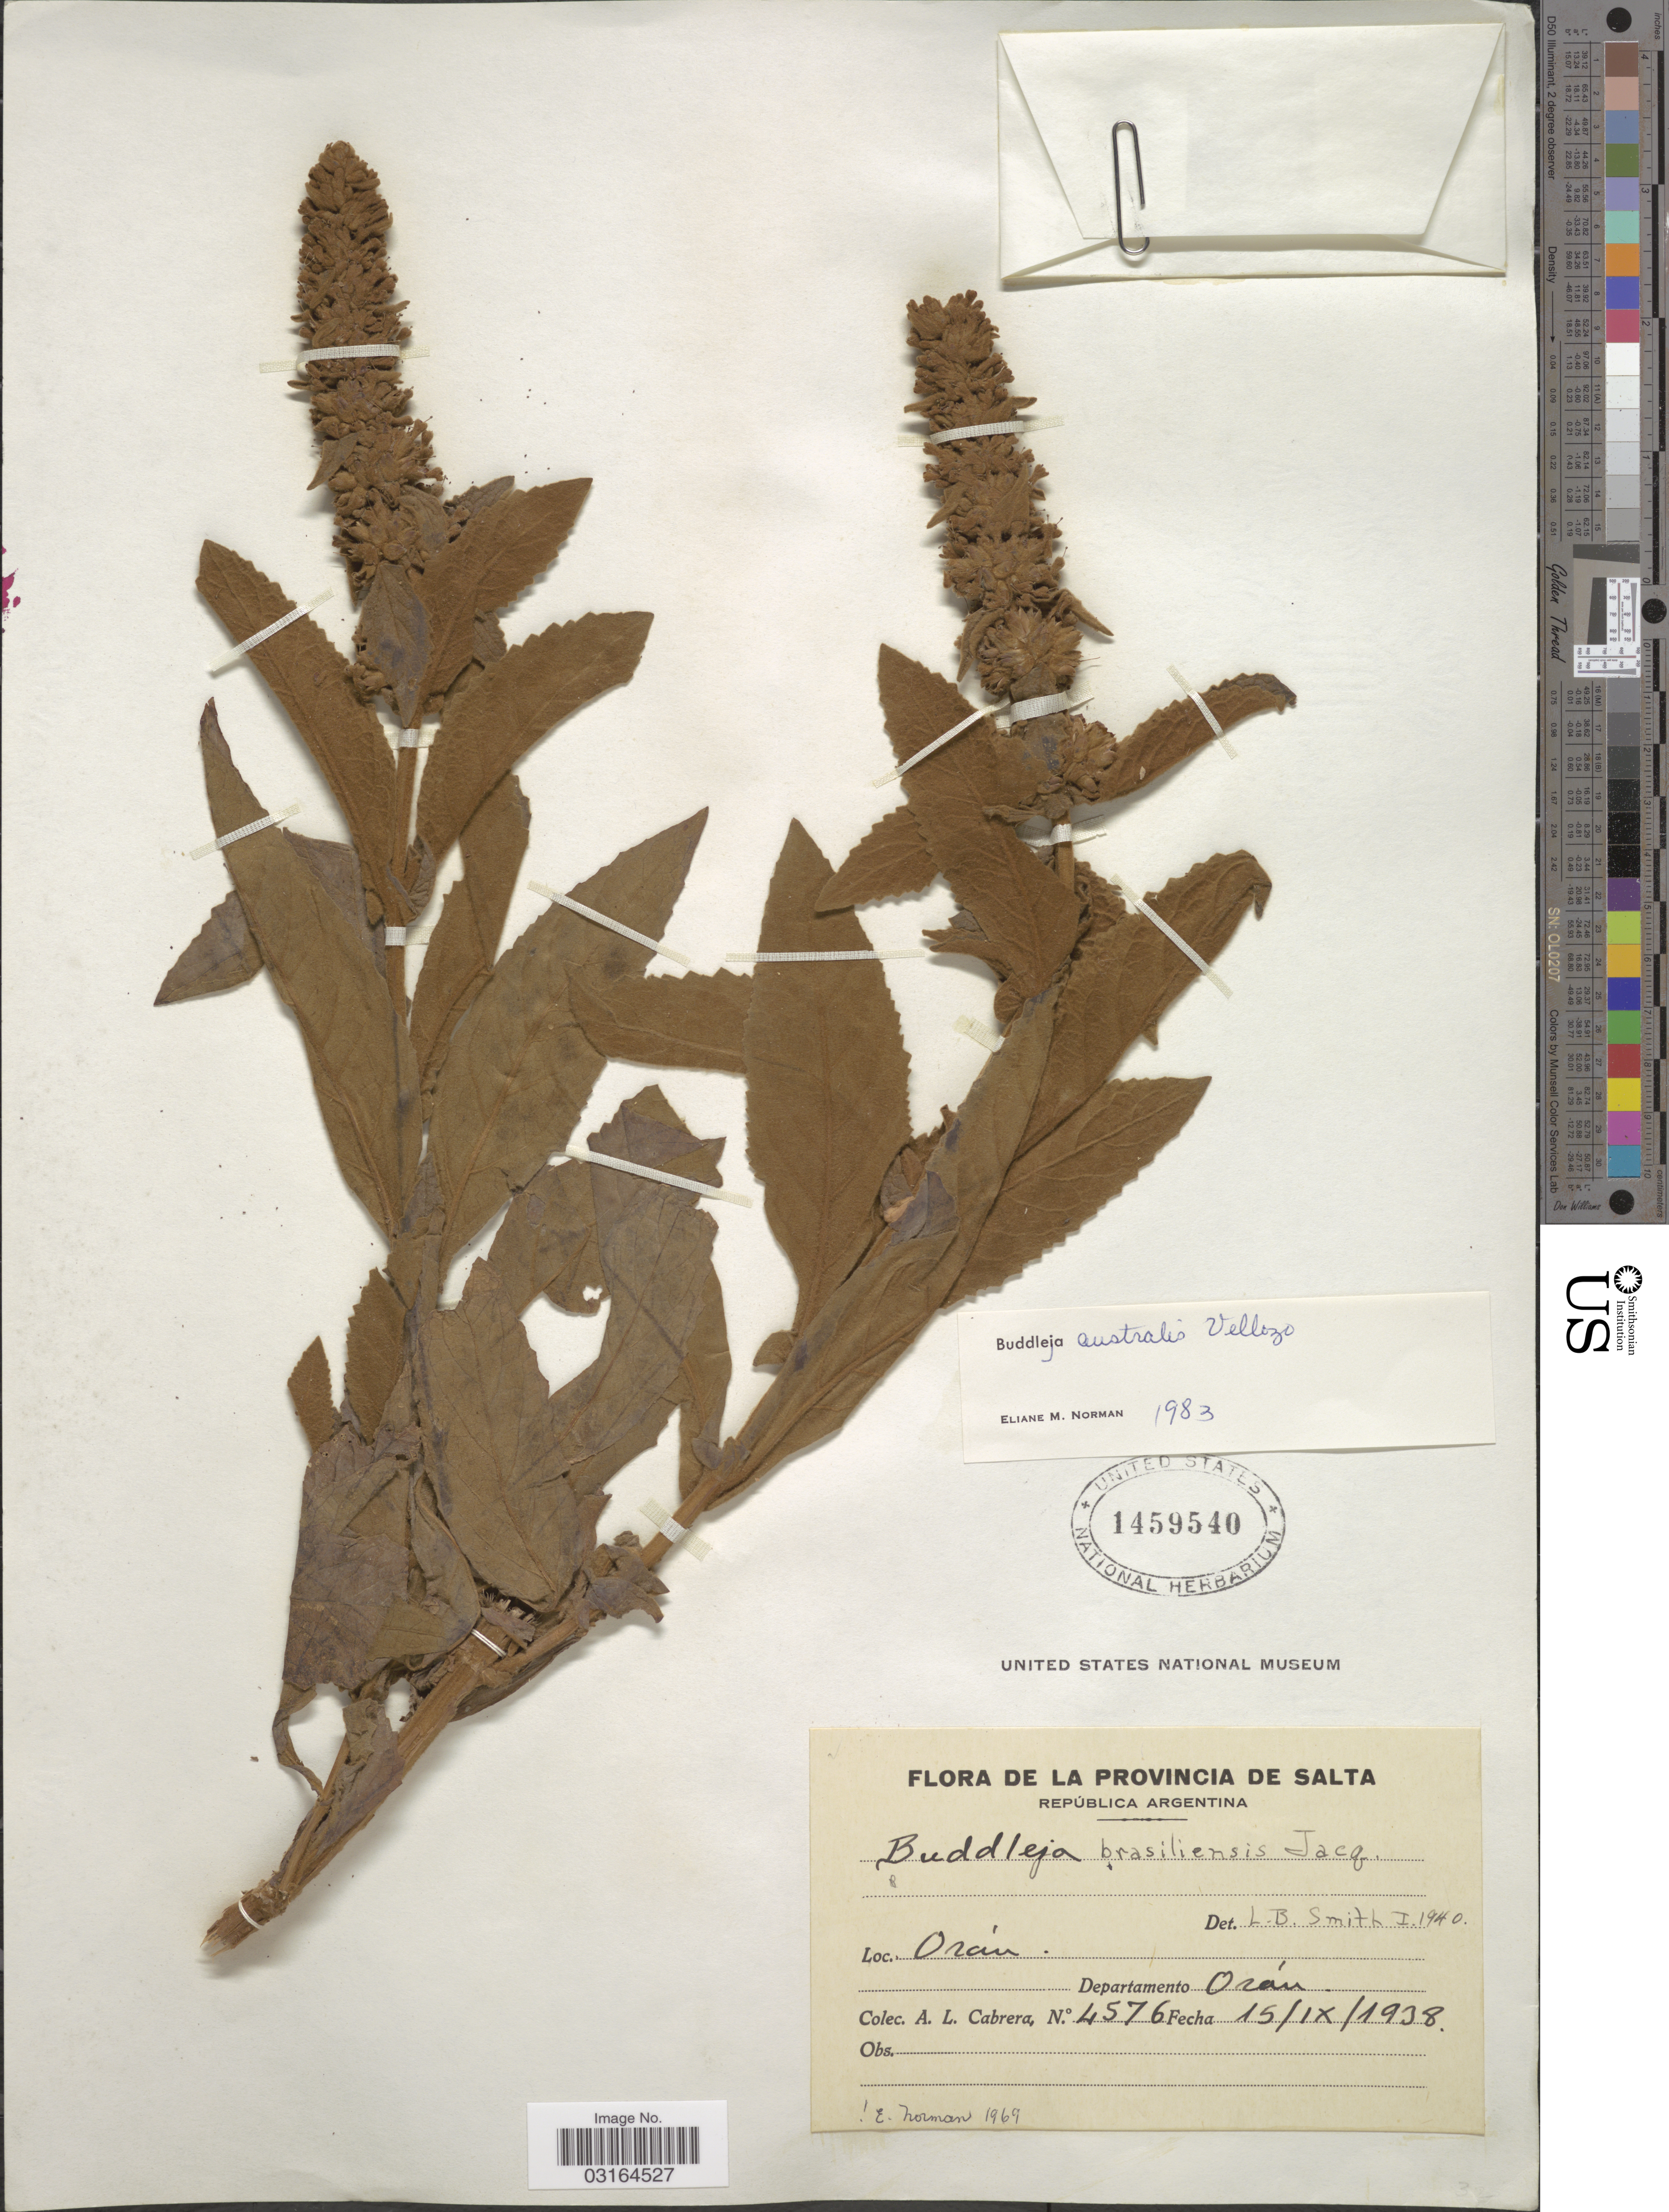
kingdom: Plantae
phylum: Tracheophyta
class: Magnoliopsida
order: Lamiales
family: Scrophulariaceae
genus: Buddleja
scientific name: Buddleja stachyoides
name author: Cham. & Schltdl.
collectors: A. L. Cabrera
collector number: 4576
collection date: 1938-09-15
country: Argentina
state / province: Salta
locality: Provincia de Salta. Orán. Departamento Orán.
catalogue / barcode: US 1459540